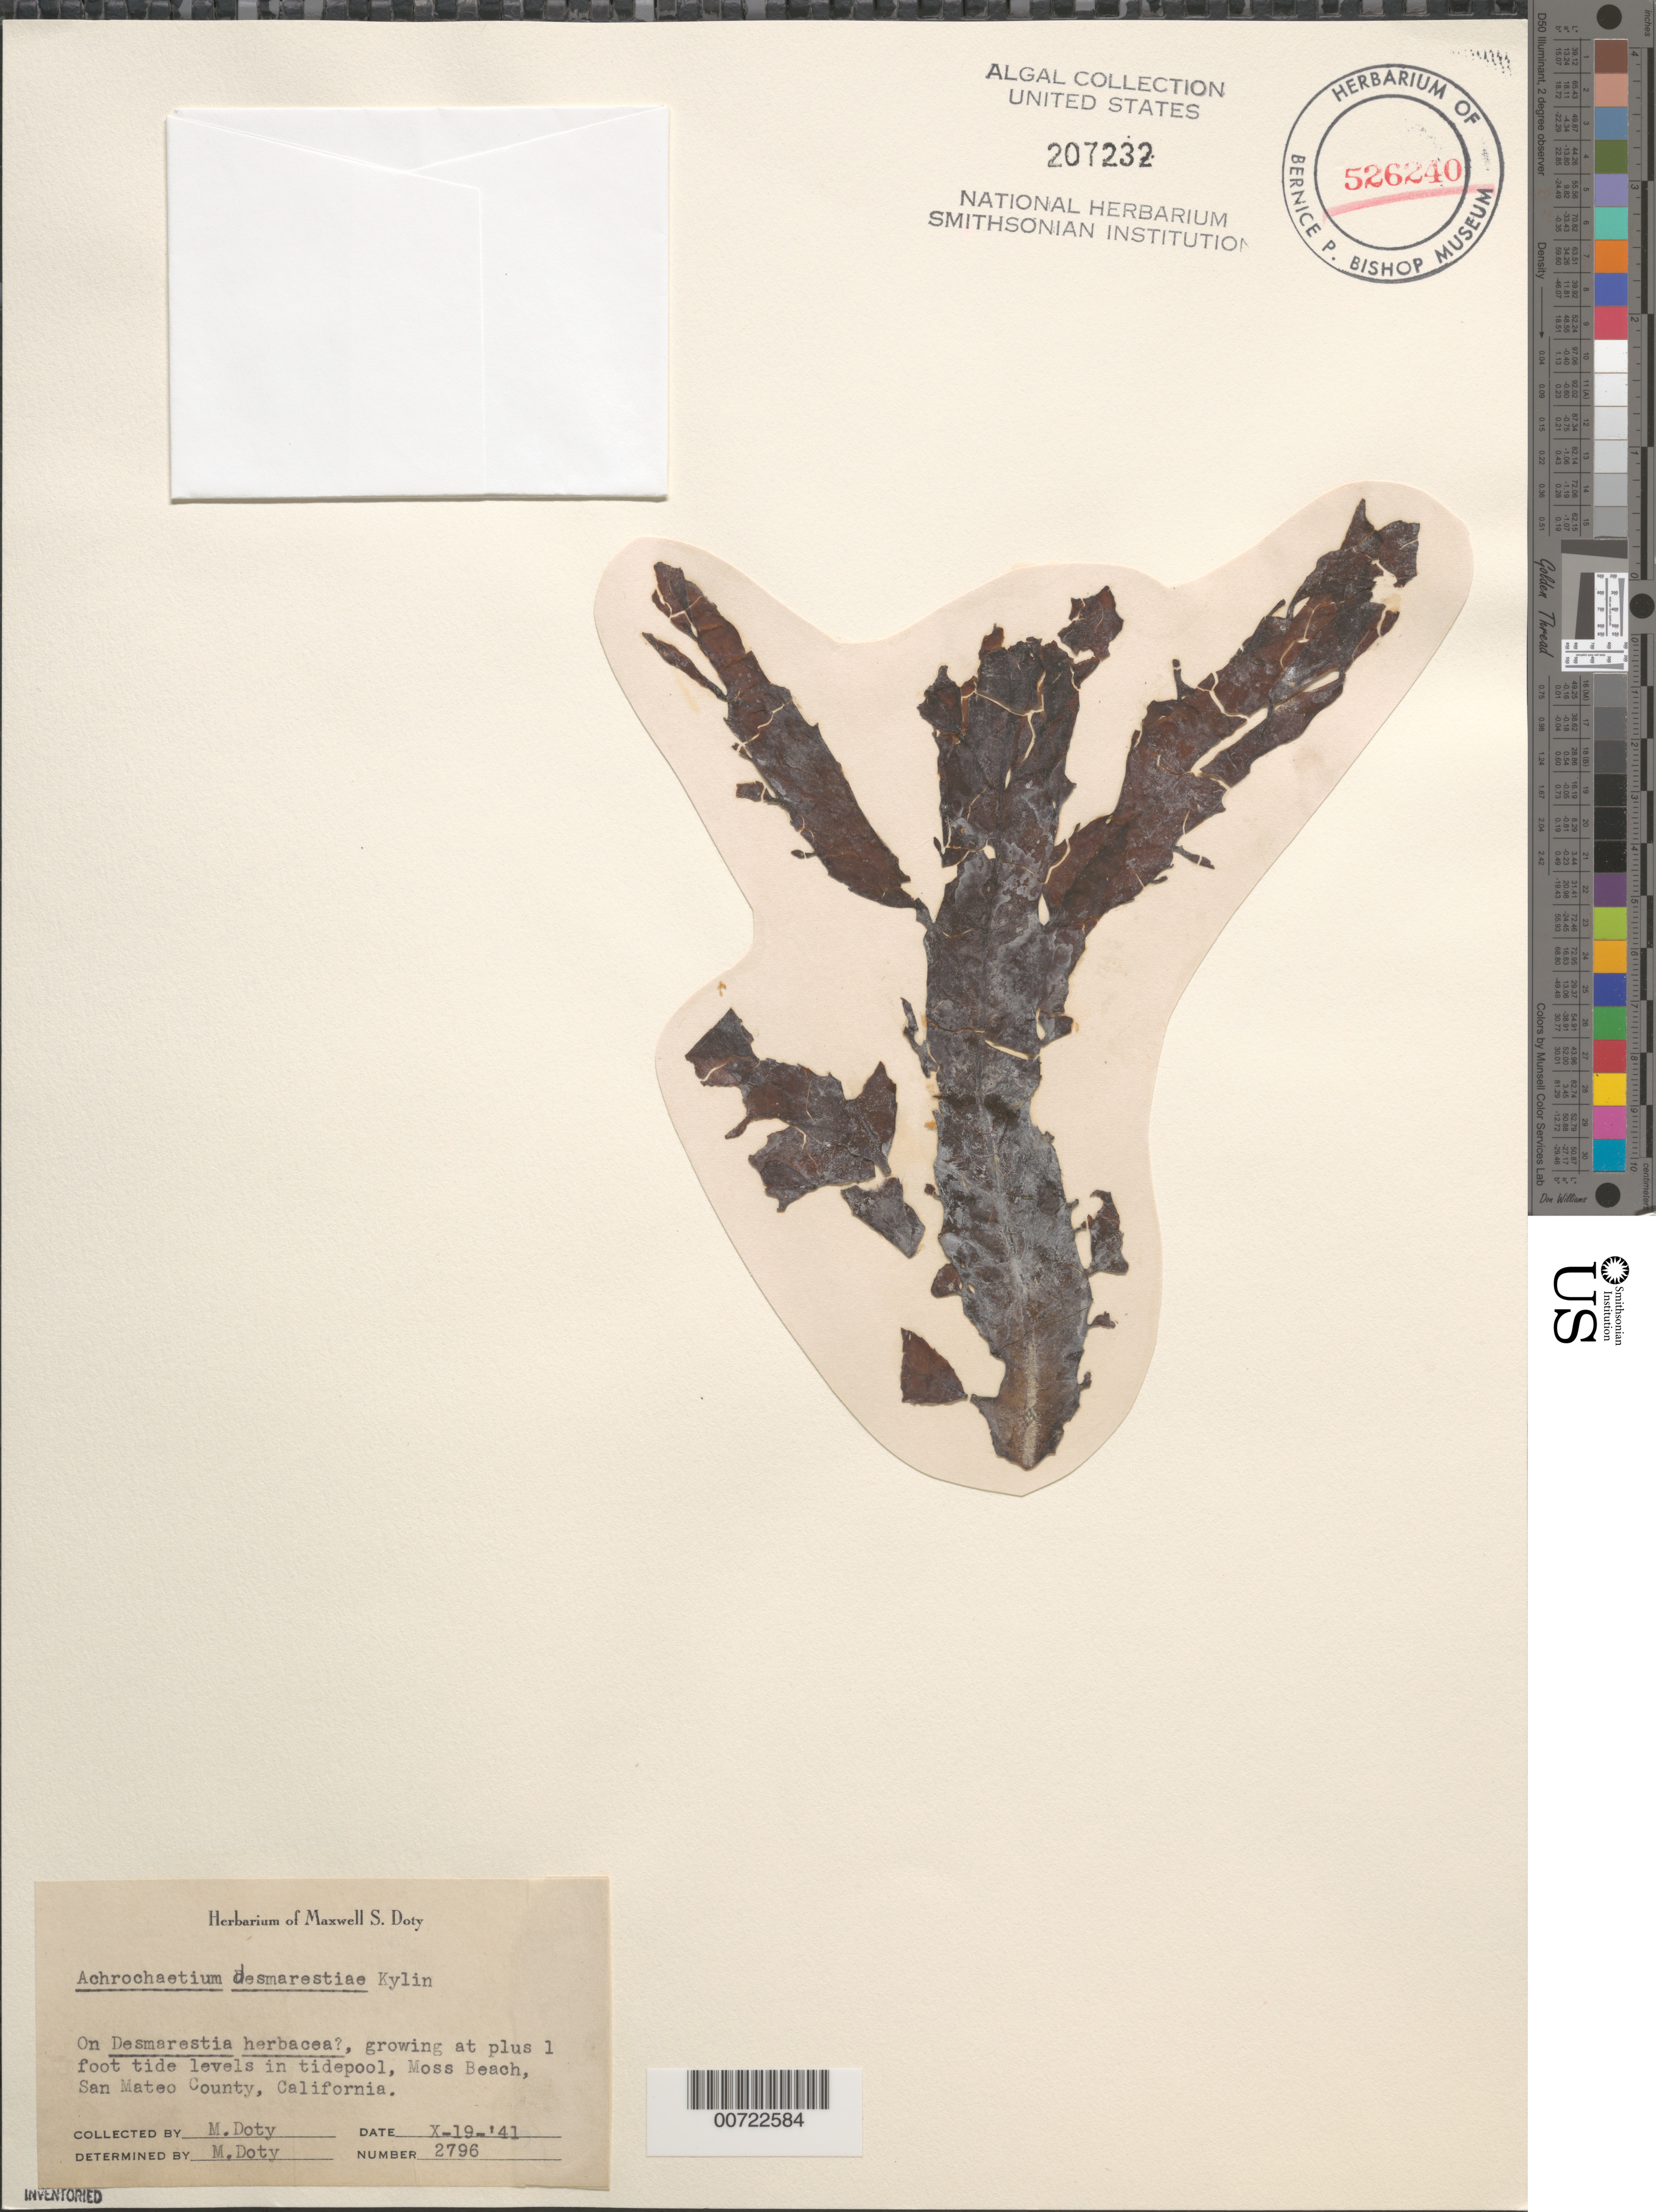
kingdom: Plantae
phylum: Rhodophyta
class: Florideophyceae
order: Colaconematales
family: Colaconemataceae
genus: Colaconema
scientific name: Colaconema amphiroae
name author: (K.M. Drew) P.W. Gabrielson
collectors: M. S. Doty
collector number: MSD 2796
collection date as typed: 19 Oct 1941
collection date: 1941-10-19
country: United States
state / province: California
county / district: San Mateo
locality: Moss Beach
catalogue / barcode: US 207232